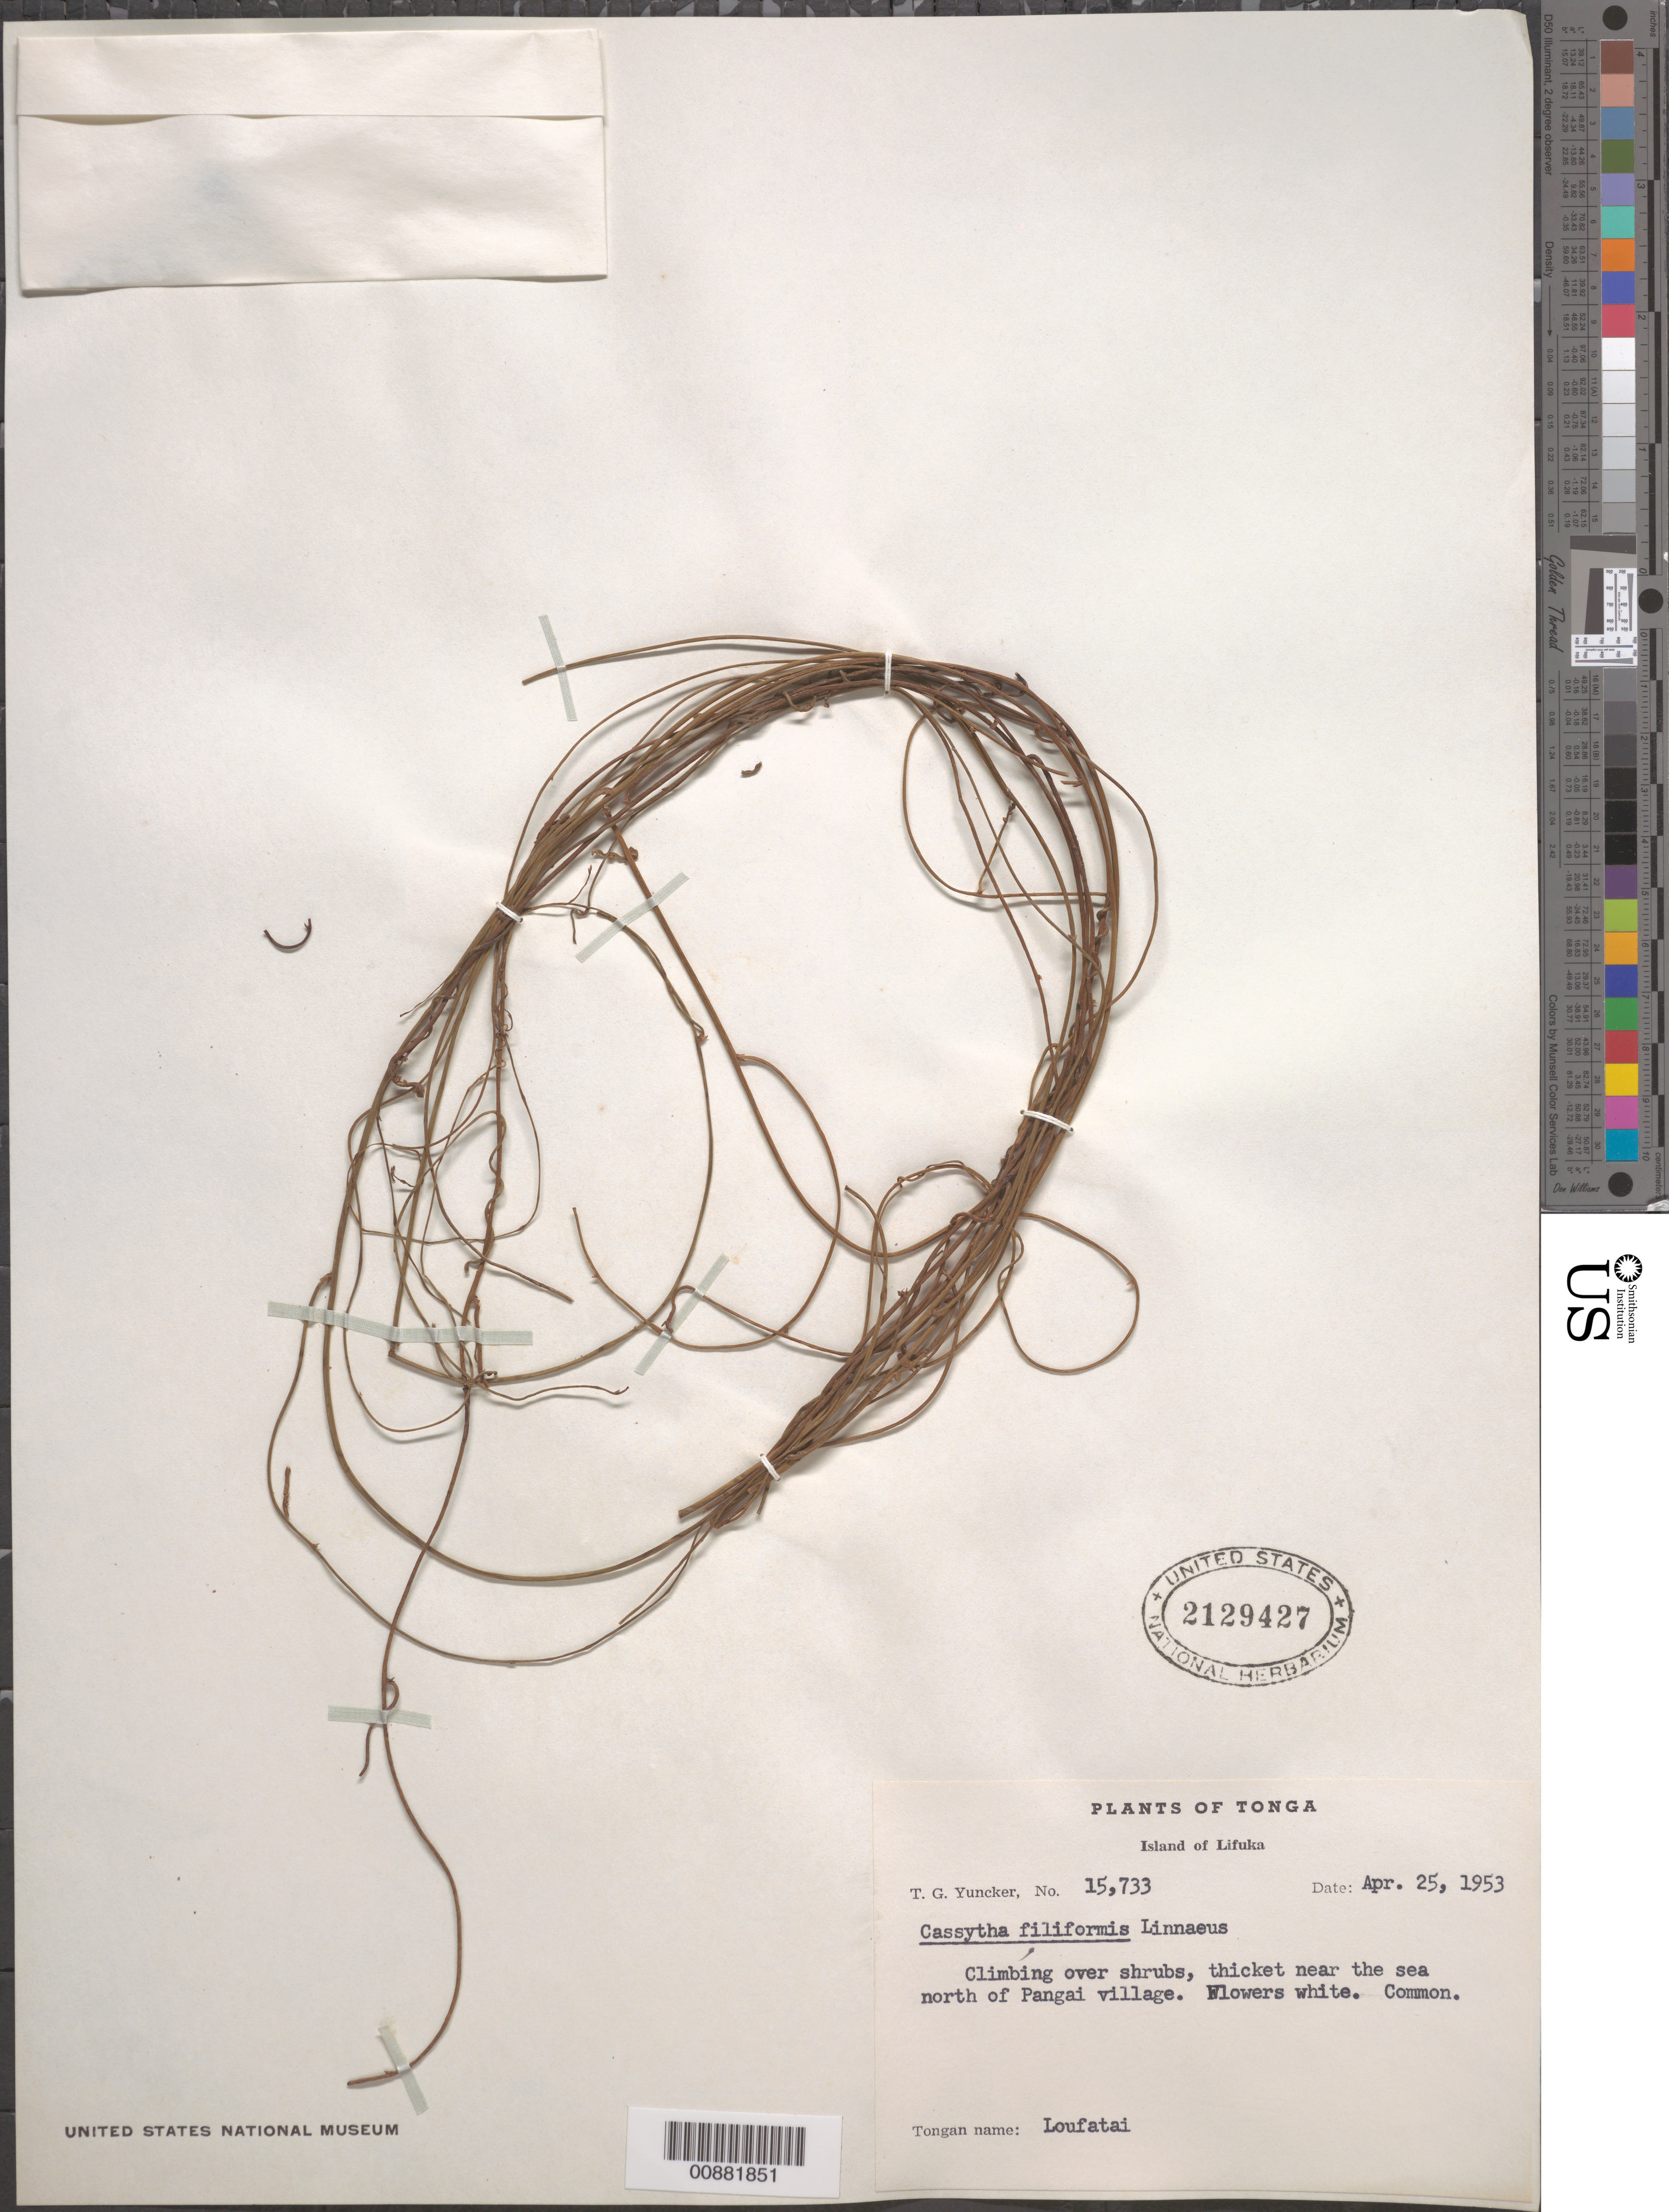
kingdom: Plantae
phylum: Tracheophyta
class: Magnoliopsida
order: Laurales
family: Lauraceae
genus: Cassytha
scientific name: Cassytha filiformis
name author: L.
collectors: T. G. Yuncker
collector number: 15733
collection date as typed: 25 Apr 1953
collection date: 1953-04-25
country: Tonga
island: Lifuka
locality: N of Pangai Village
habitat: Climbing over shurbs; thicket near sea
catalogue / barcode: US 2129427